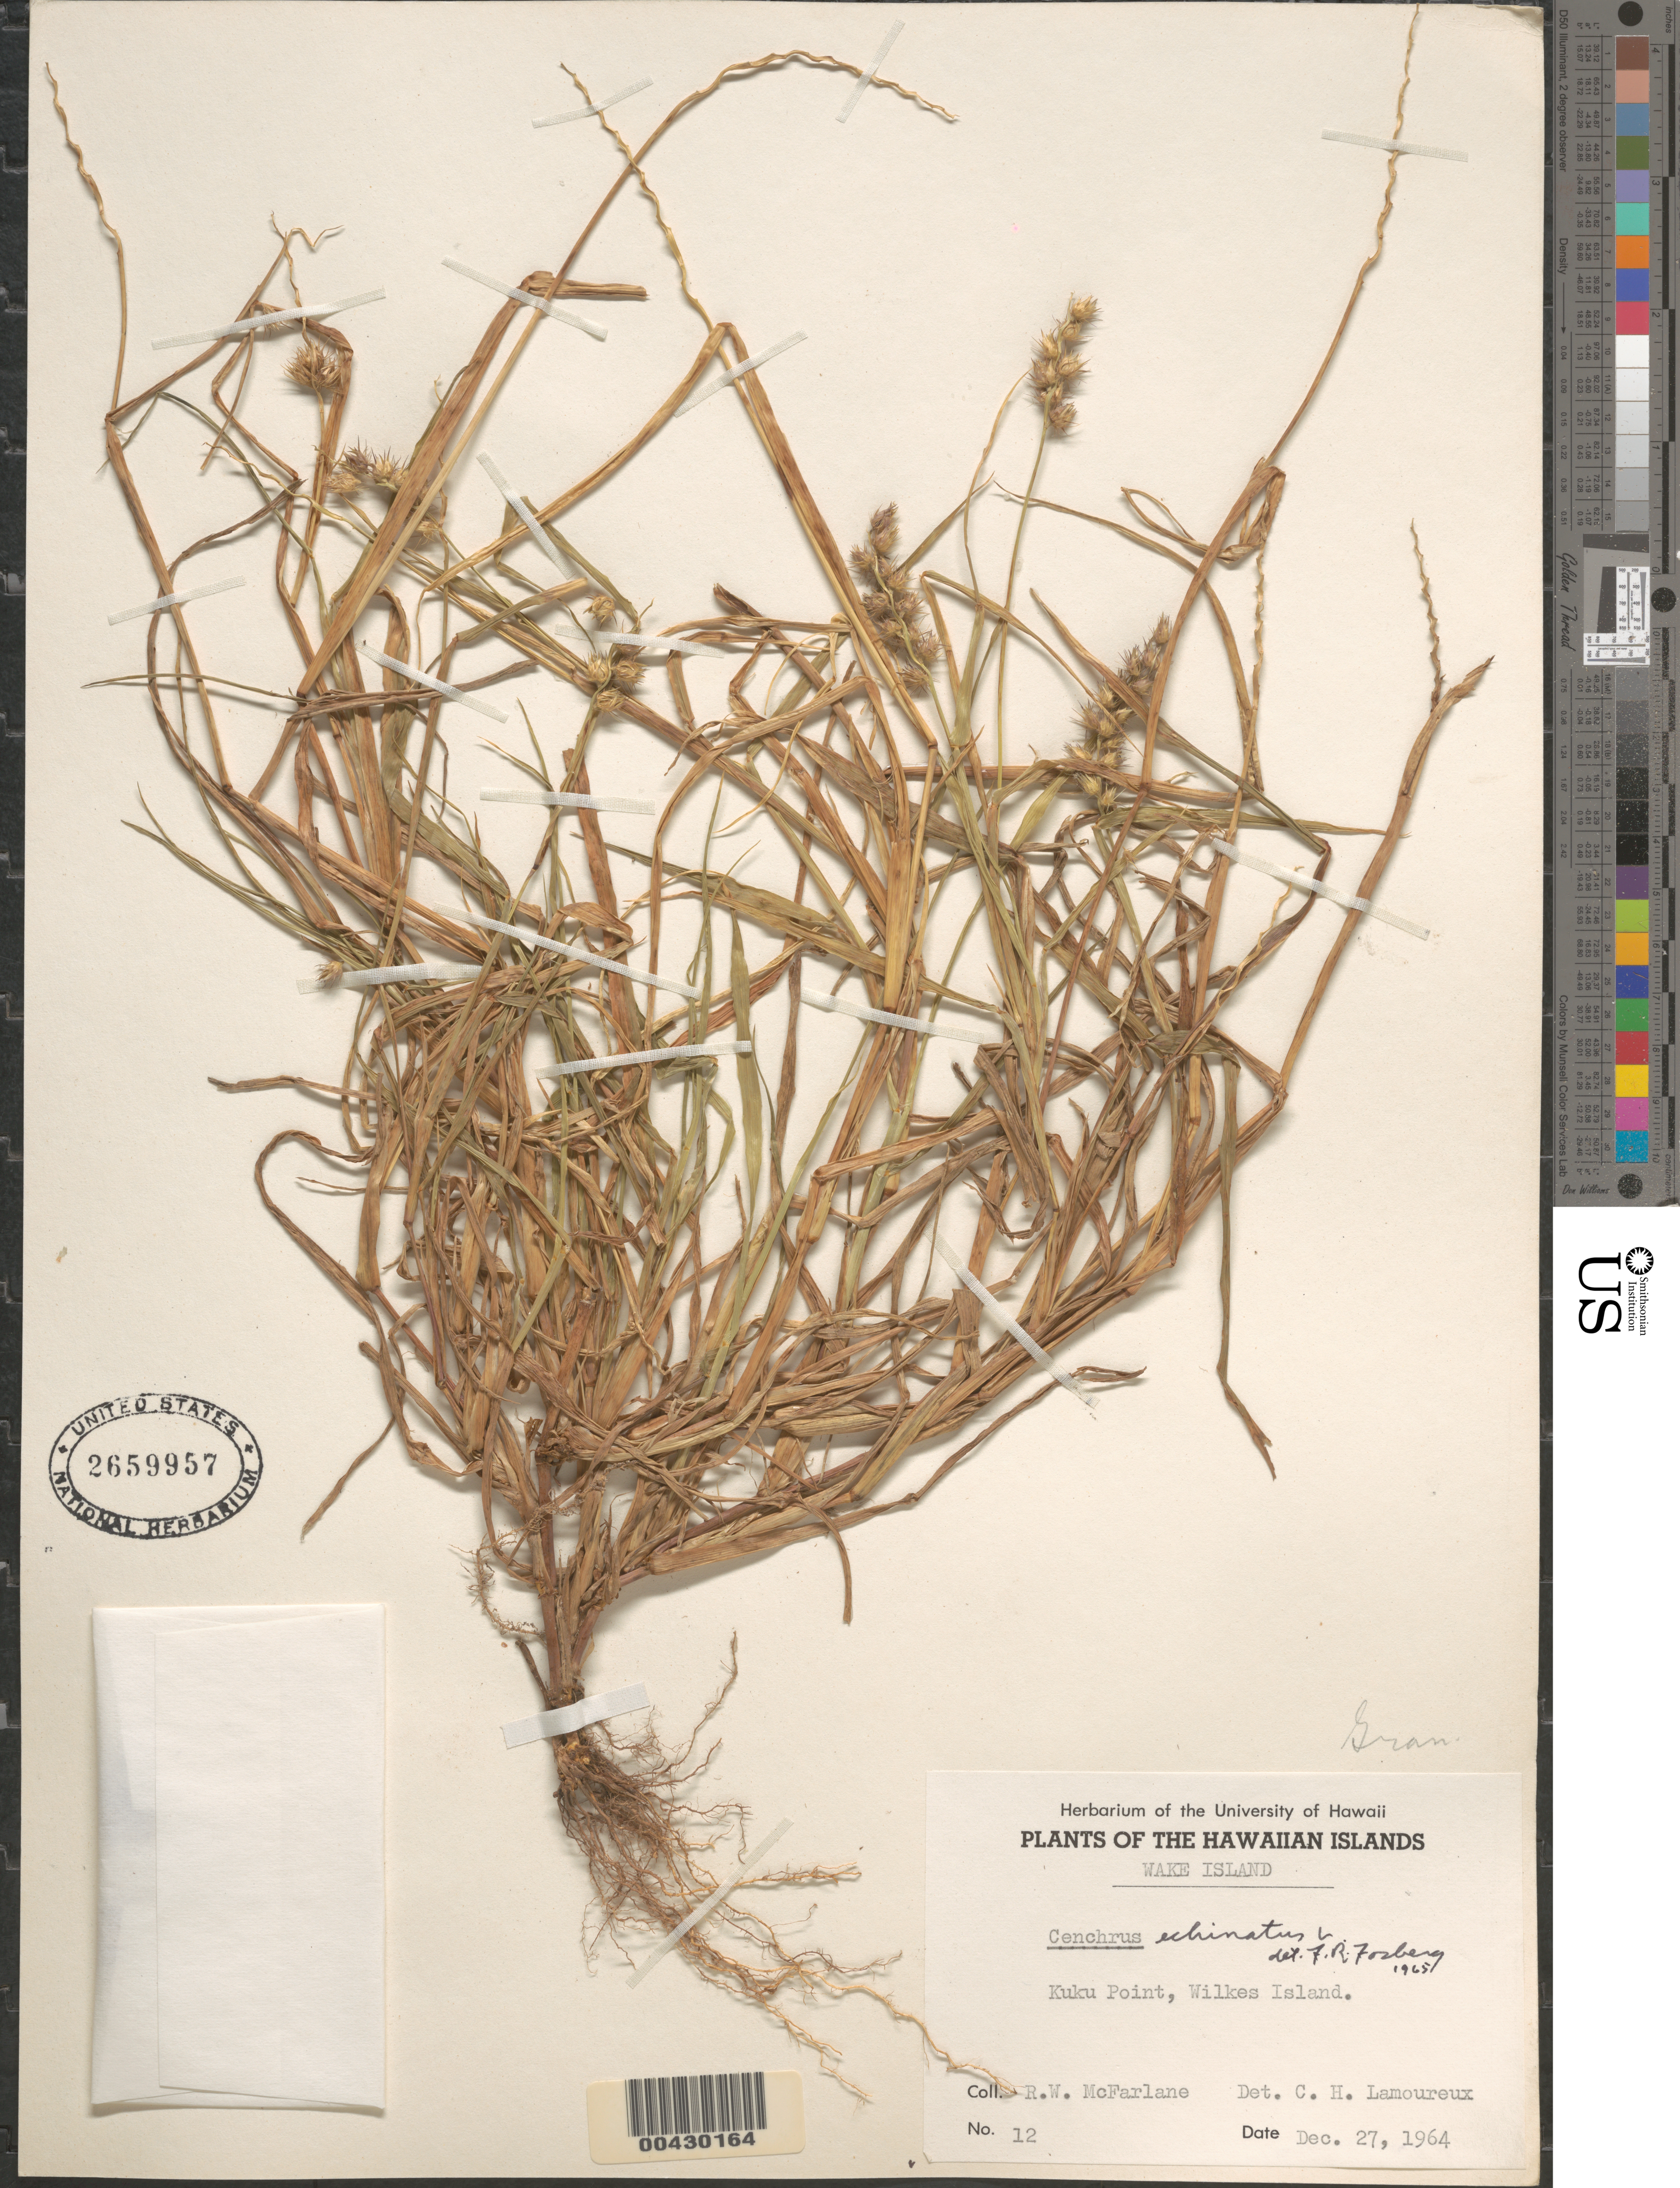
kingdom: Plantae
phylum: Tracheophyta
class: Liliopsida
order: Poales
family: Poaceae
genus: Cenchrus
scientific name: Cenchrus echinatus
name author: L.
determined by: Fosberg, F. R.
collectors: R. McFarlane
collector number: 12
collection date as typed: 27 Dec 1964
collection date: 1964-12-27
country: U.S. Administered Pacific Islands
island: Wake Atoll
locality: Wilkes Islet, Kuku Point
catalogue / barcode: US 2659957